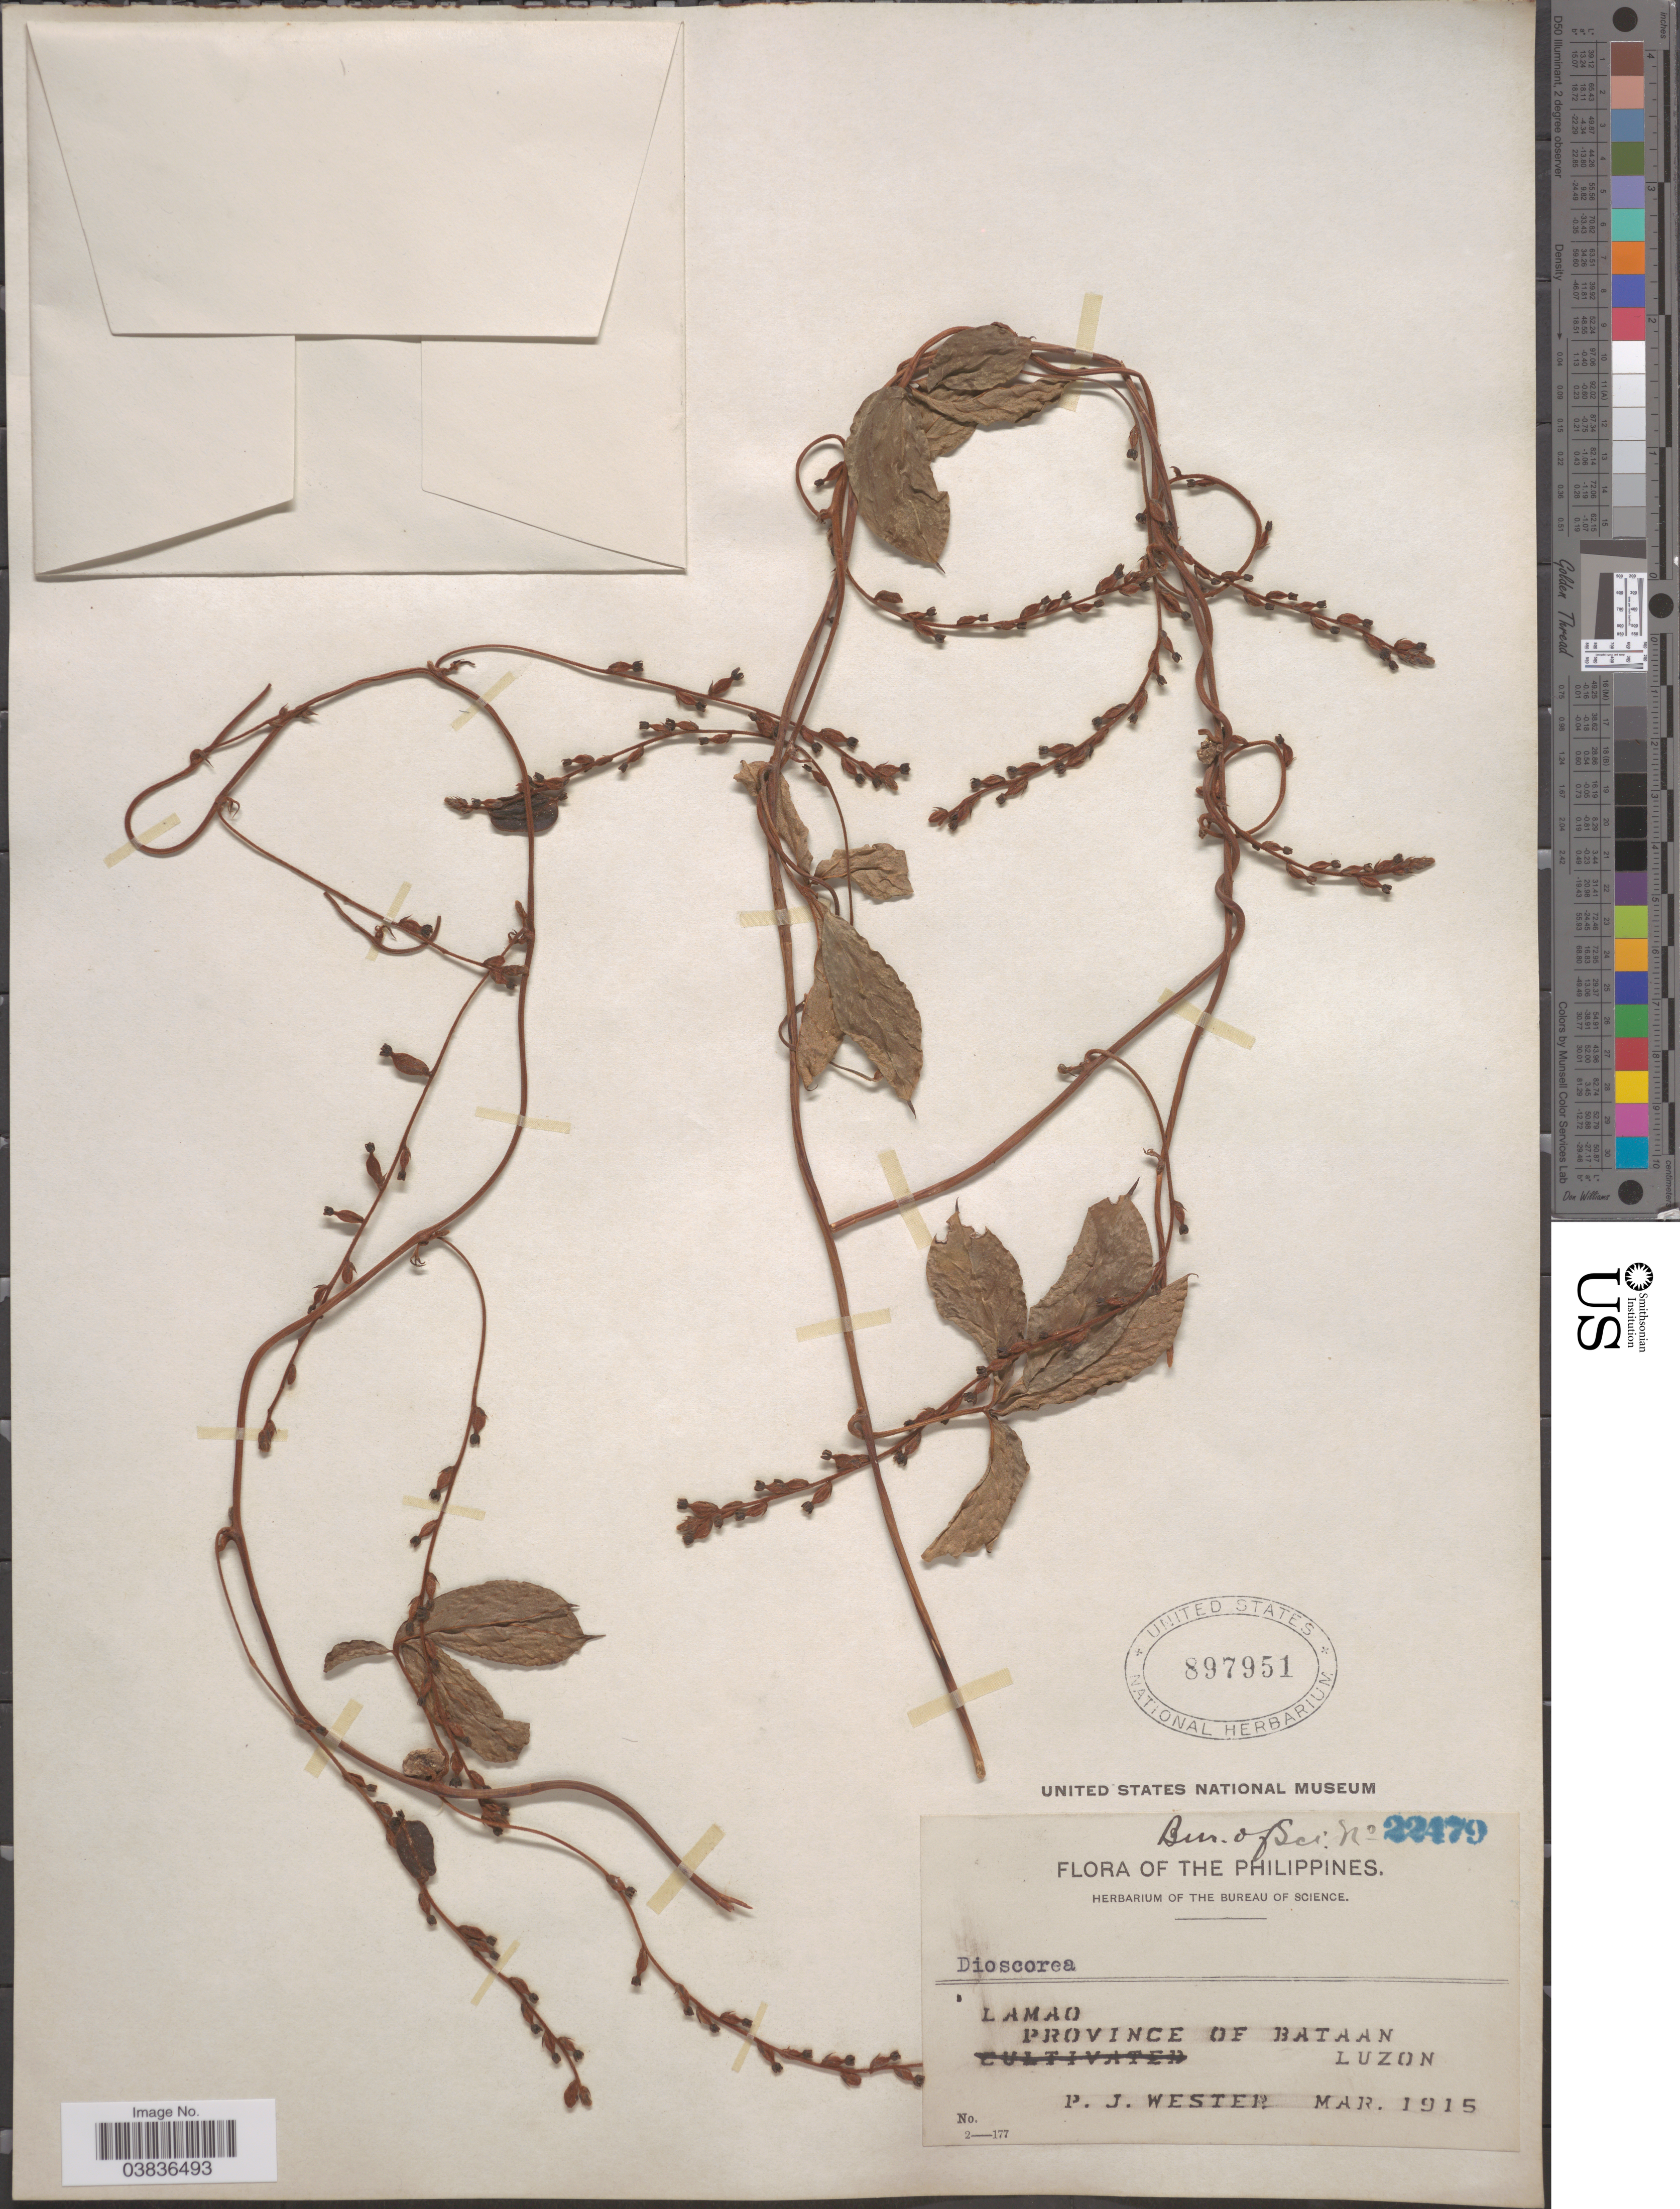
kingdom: Plantae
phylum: Tracheophyta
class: Liliopsida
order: Dioscoreales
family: Dioscoreaceae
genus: Dioscorea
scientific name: Dioscorea pentaphylla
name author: L.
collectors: P. J. Wester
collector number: Bur. of Sci. 22479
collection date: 1915-03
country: Philippines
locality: Lamao, Province of Bataan, Luzon.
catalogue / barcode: US 897951